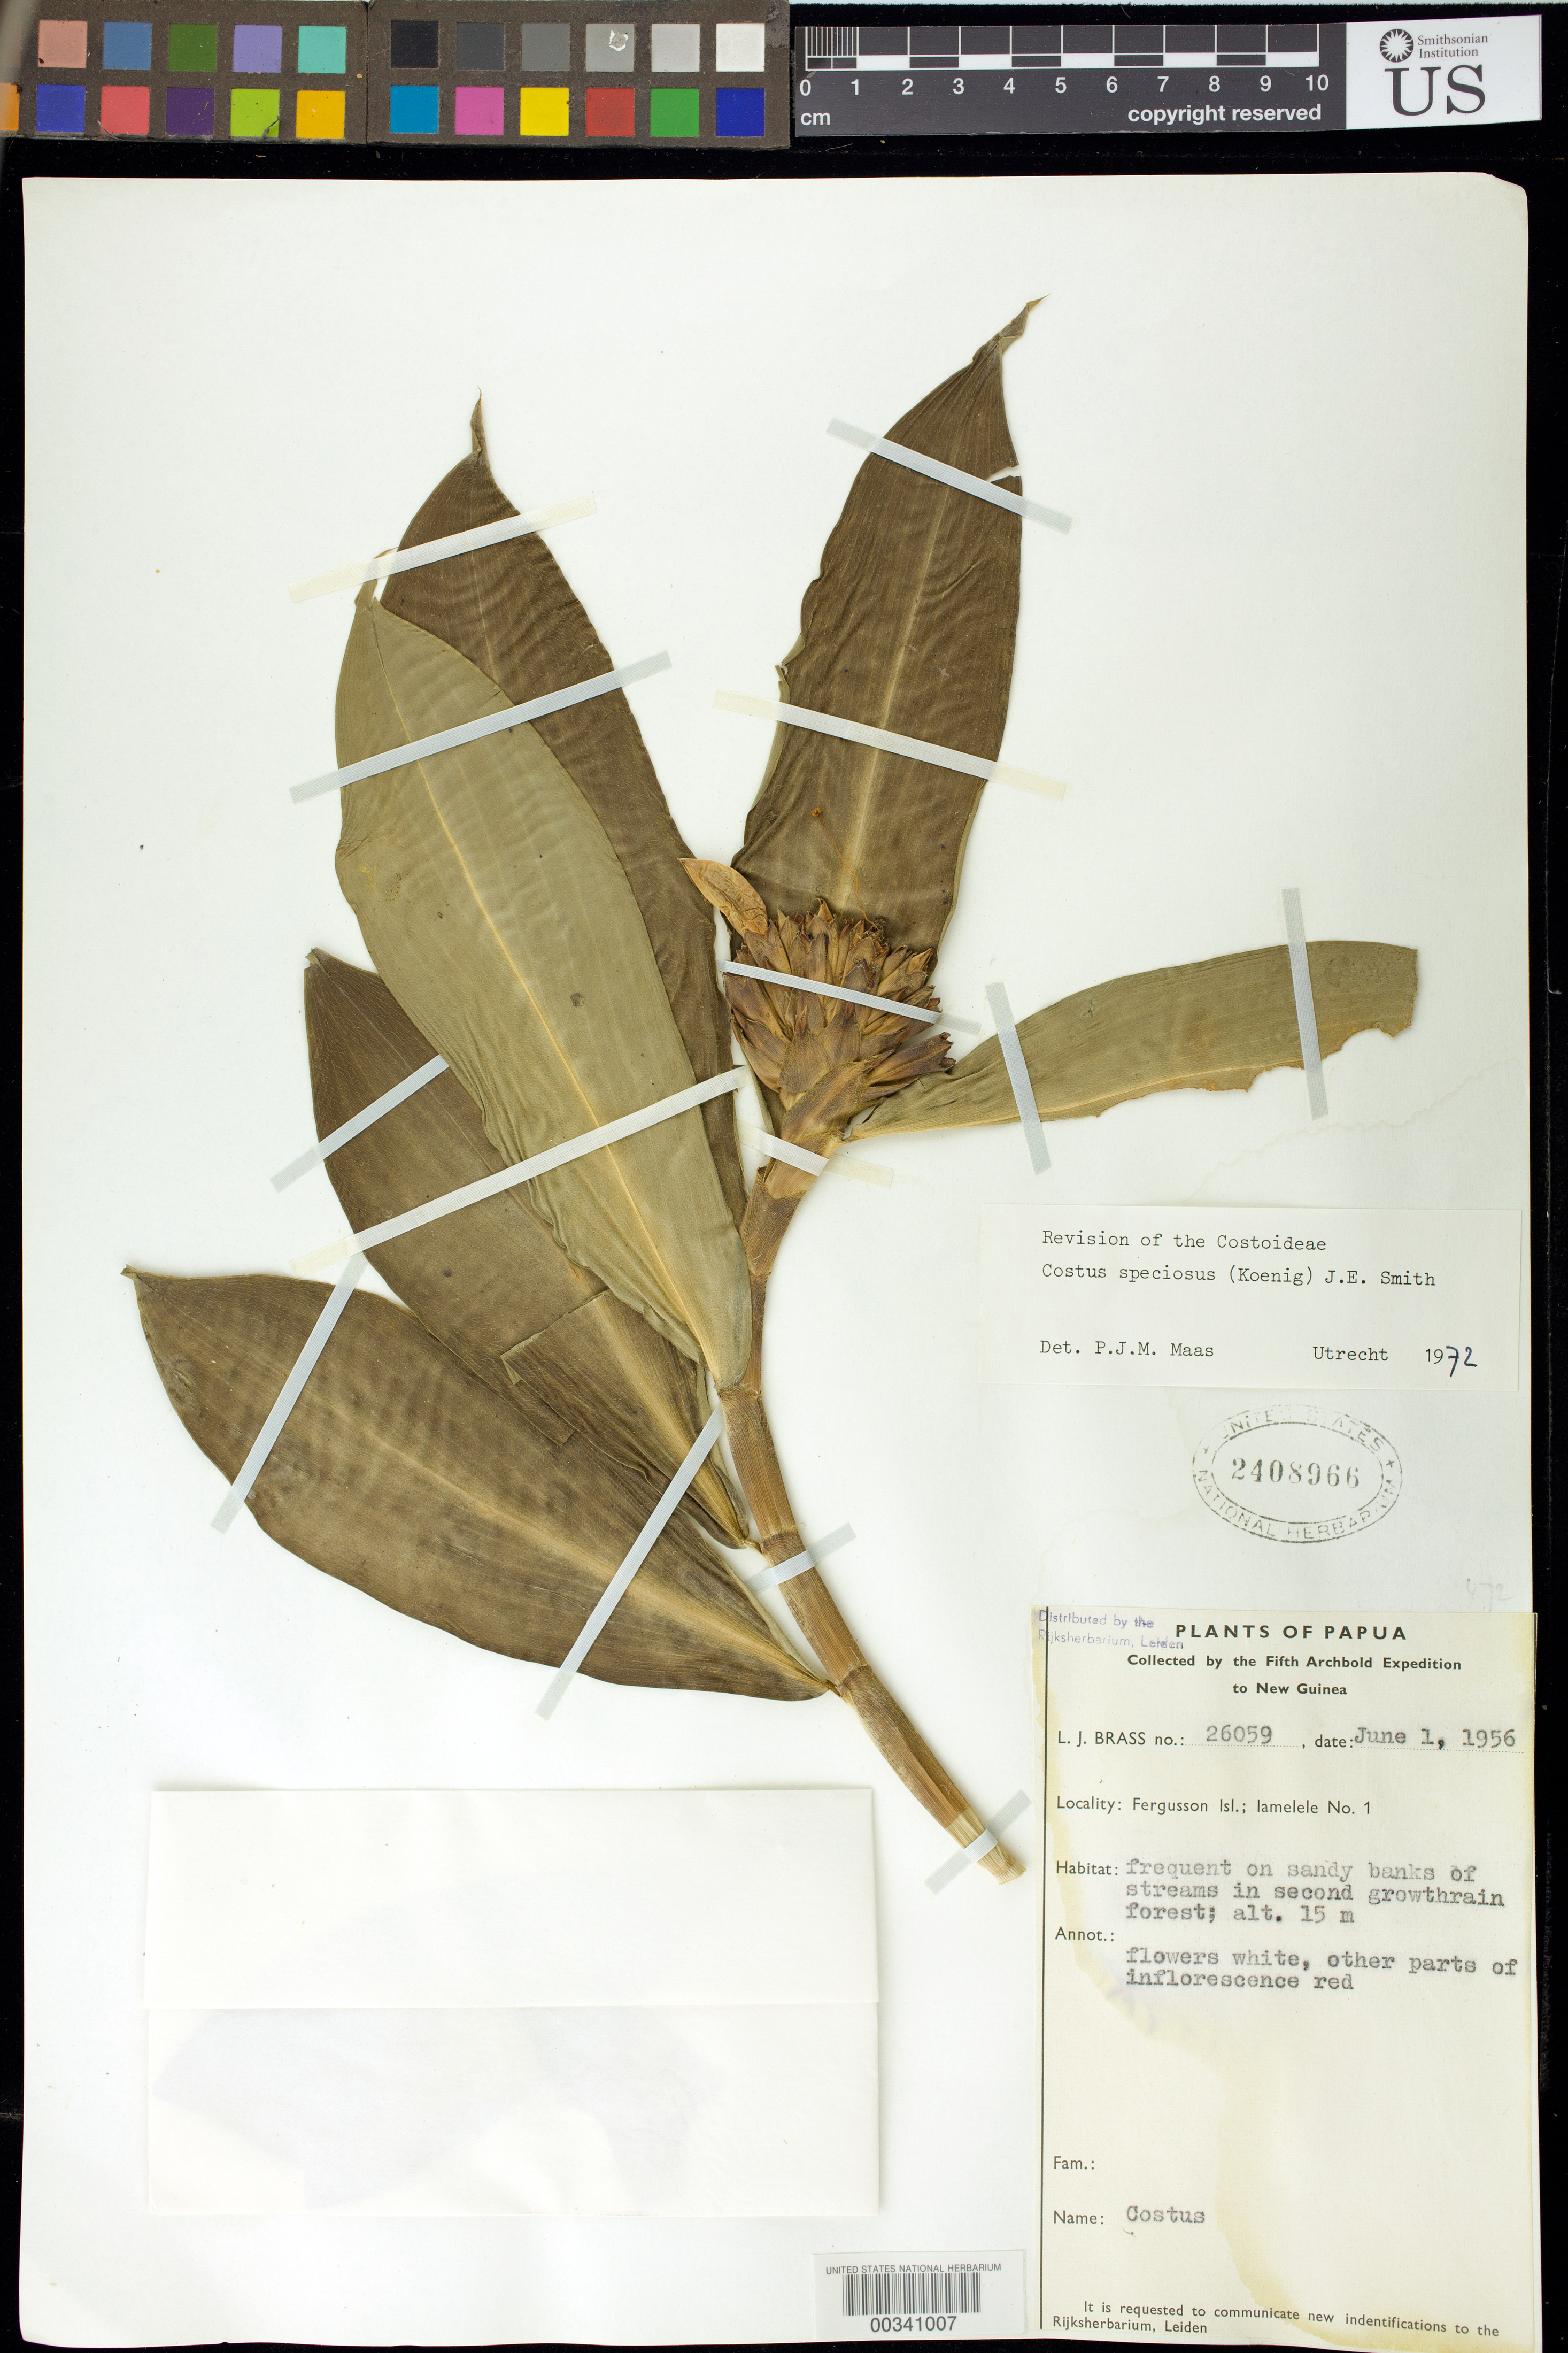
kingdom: Plantae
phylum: Tracheophyta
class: Liliopsida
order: Zingiberales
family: Costaceae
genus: Hellenia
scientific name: Hellenia speciosa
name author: (J. Koenig) S.R. Dutta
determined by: Wagner, W. L., (BOT), Smithsonian Institution - National Museum of Natural History (UNITED STATES)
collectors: L. J. Brass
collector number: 26059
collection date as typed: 01 Jun 1956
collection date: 1956-06-01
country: Papua New Guinea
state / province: Milne Bay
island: Fergusson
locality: Lamelele no 1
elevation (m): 15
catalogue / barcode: US 2408966